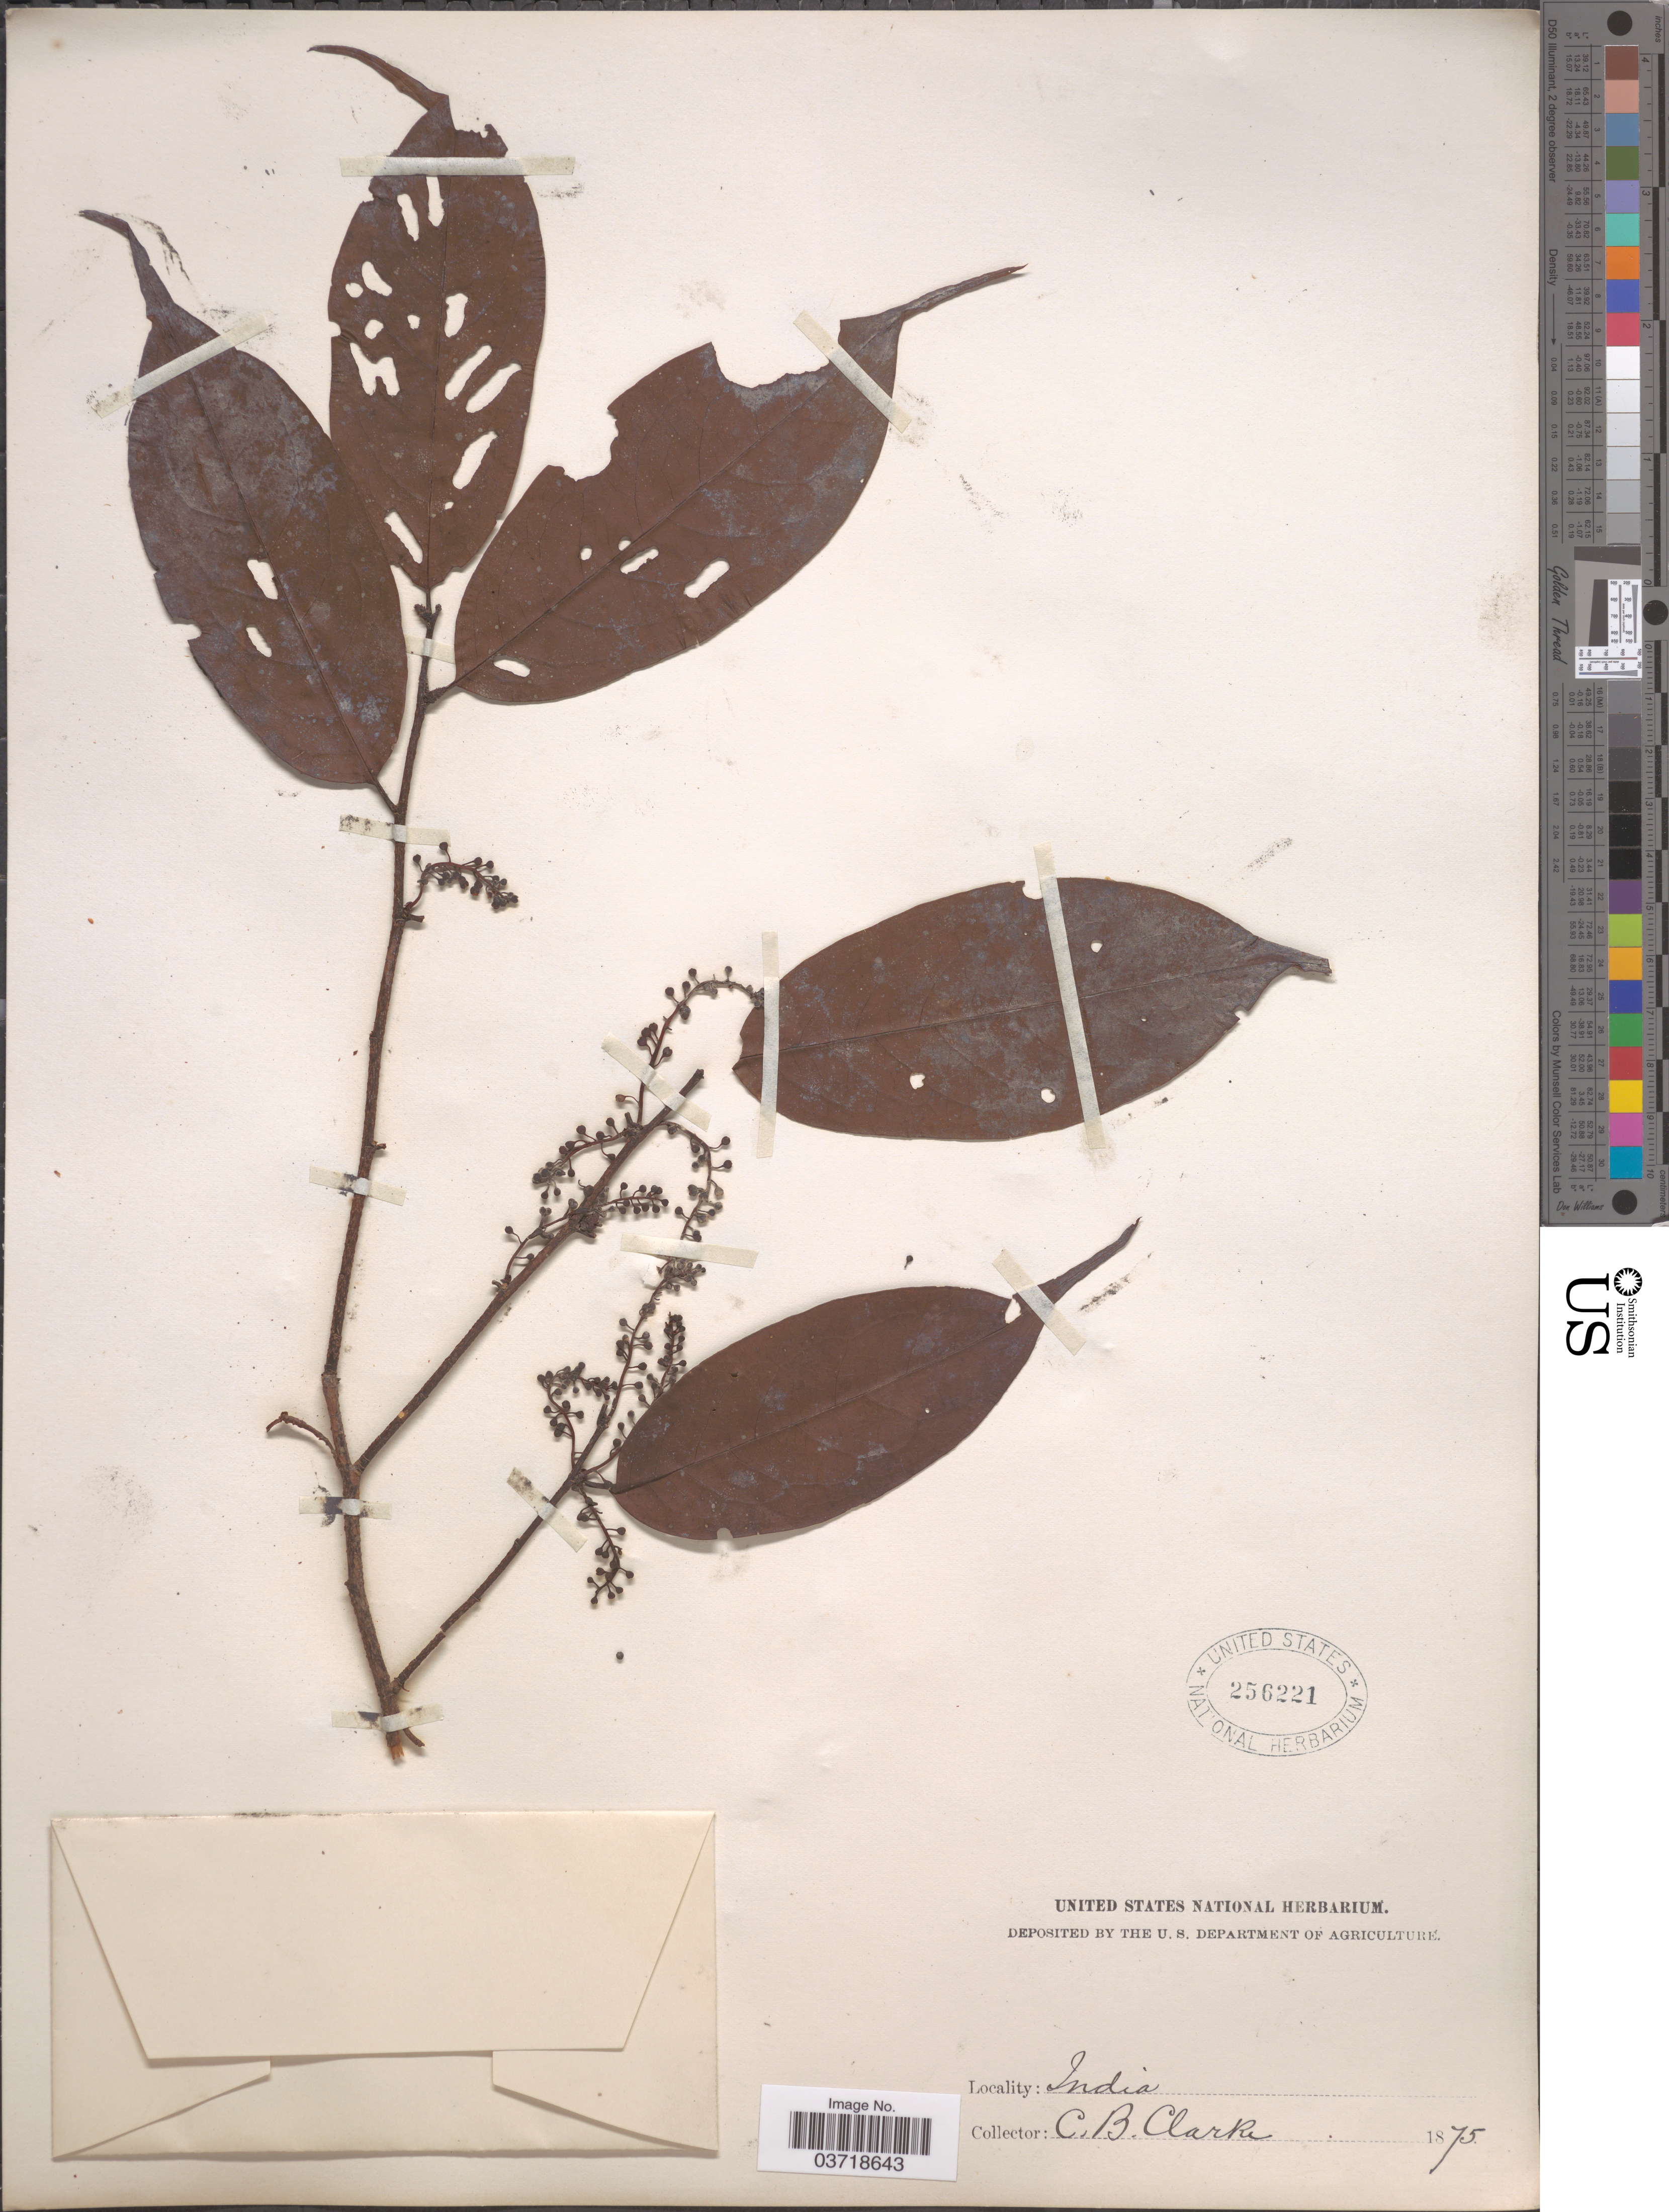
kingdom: Plantae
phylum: Tracheophyta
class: Magnoliopsida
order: Rosales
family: Rosaceae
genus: Prunus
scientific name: Prunus sp.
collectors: C. B. Clarke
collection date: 1875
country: India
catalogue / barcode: US 256221